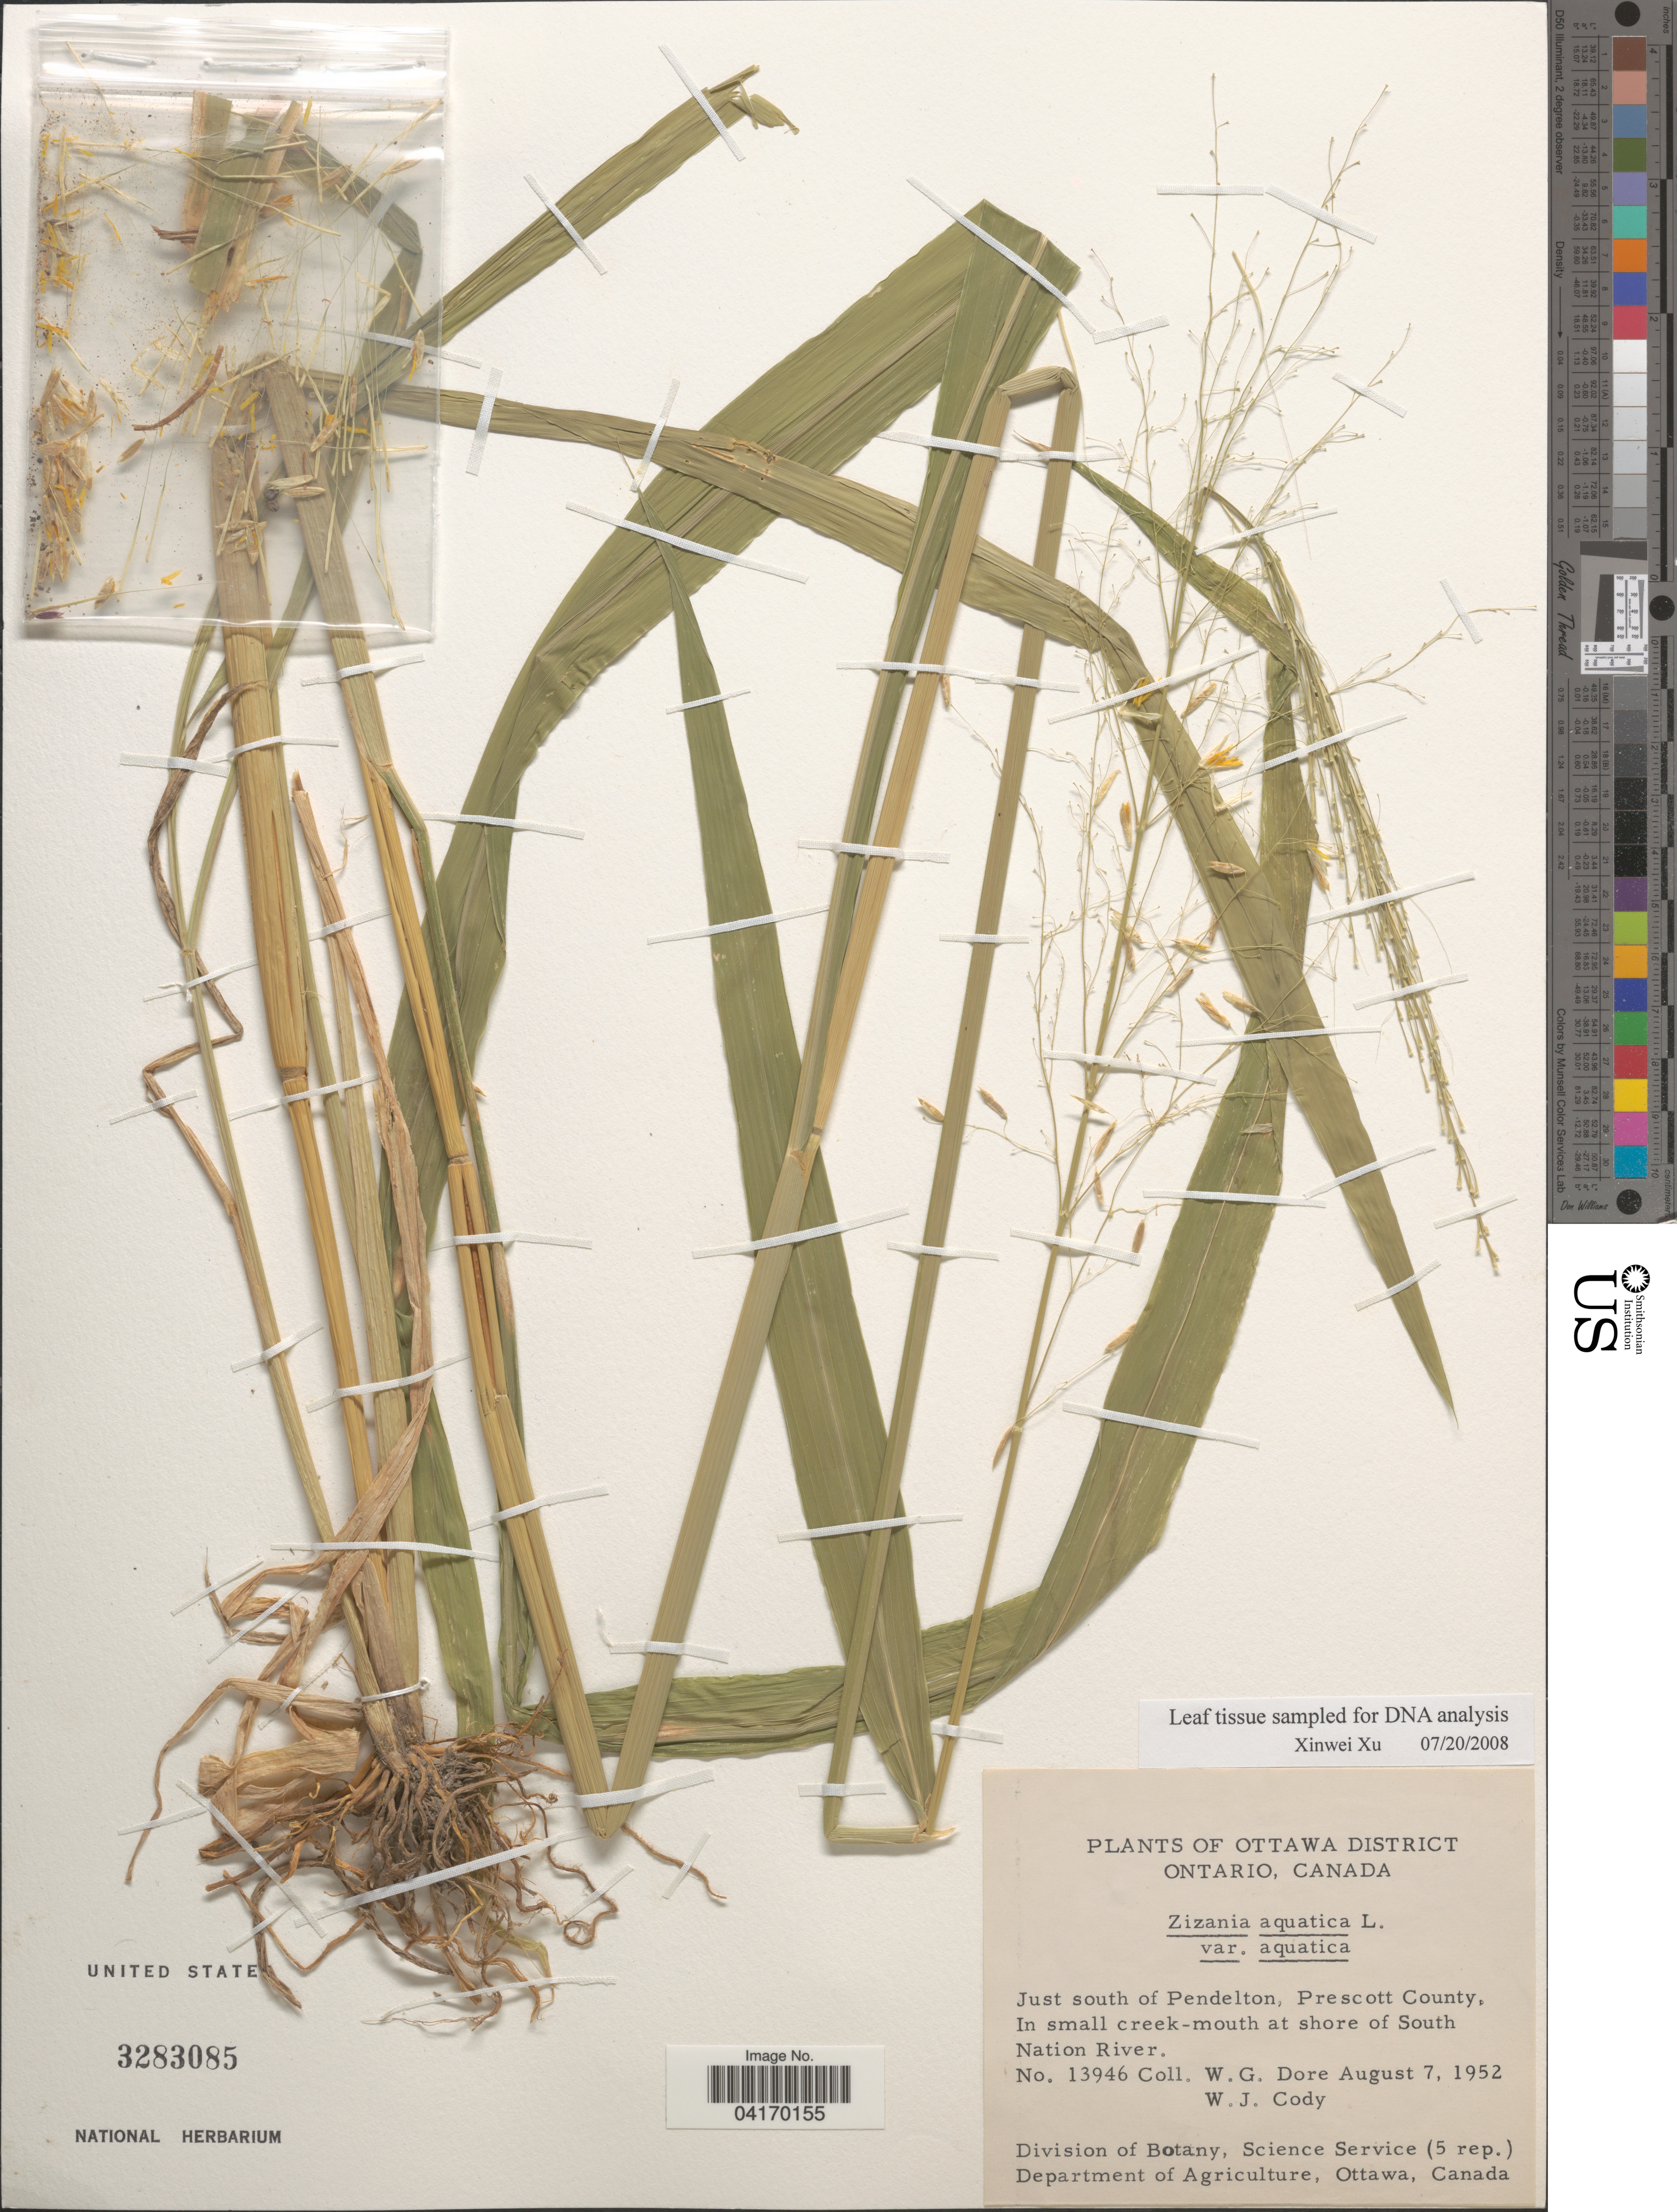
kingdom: Plantae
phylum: Tracheophyta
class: Liliopsida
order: Poales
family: Poaceae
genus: Zizania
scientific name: Zizania aquatica var. aquatica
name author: L.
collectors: W. Dore & W. Cody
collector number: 13946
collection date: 1952-08-07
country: Canada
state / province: Ontario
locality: Ottawa District. Just south of Pendelton, Prescott County, In small creek-mouth at shore of South Nation River.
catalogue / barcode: US 3283085